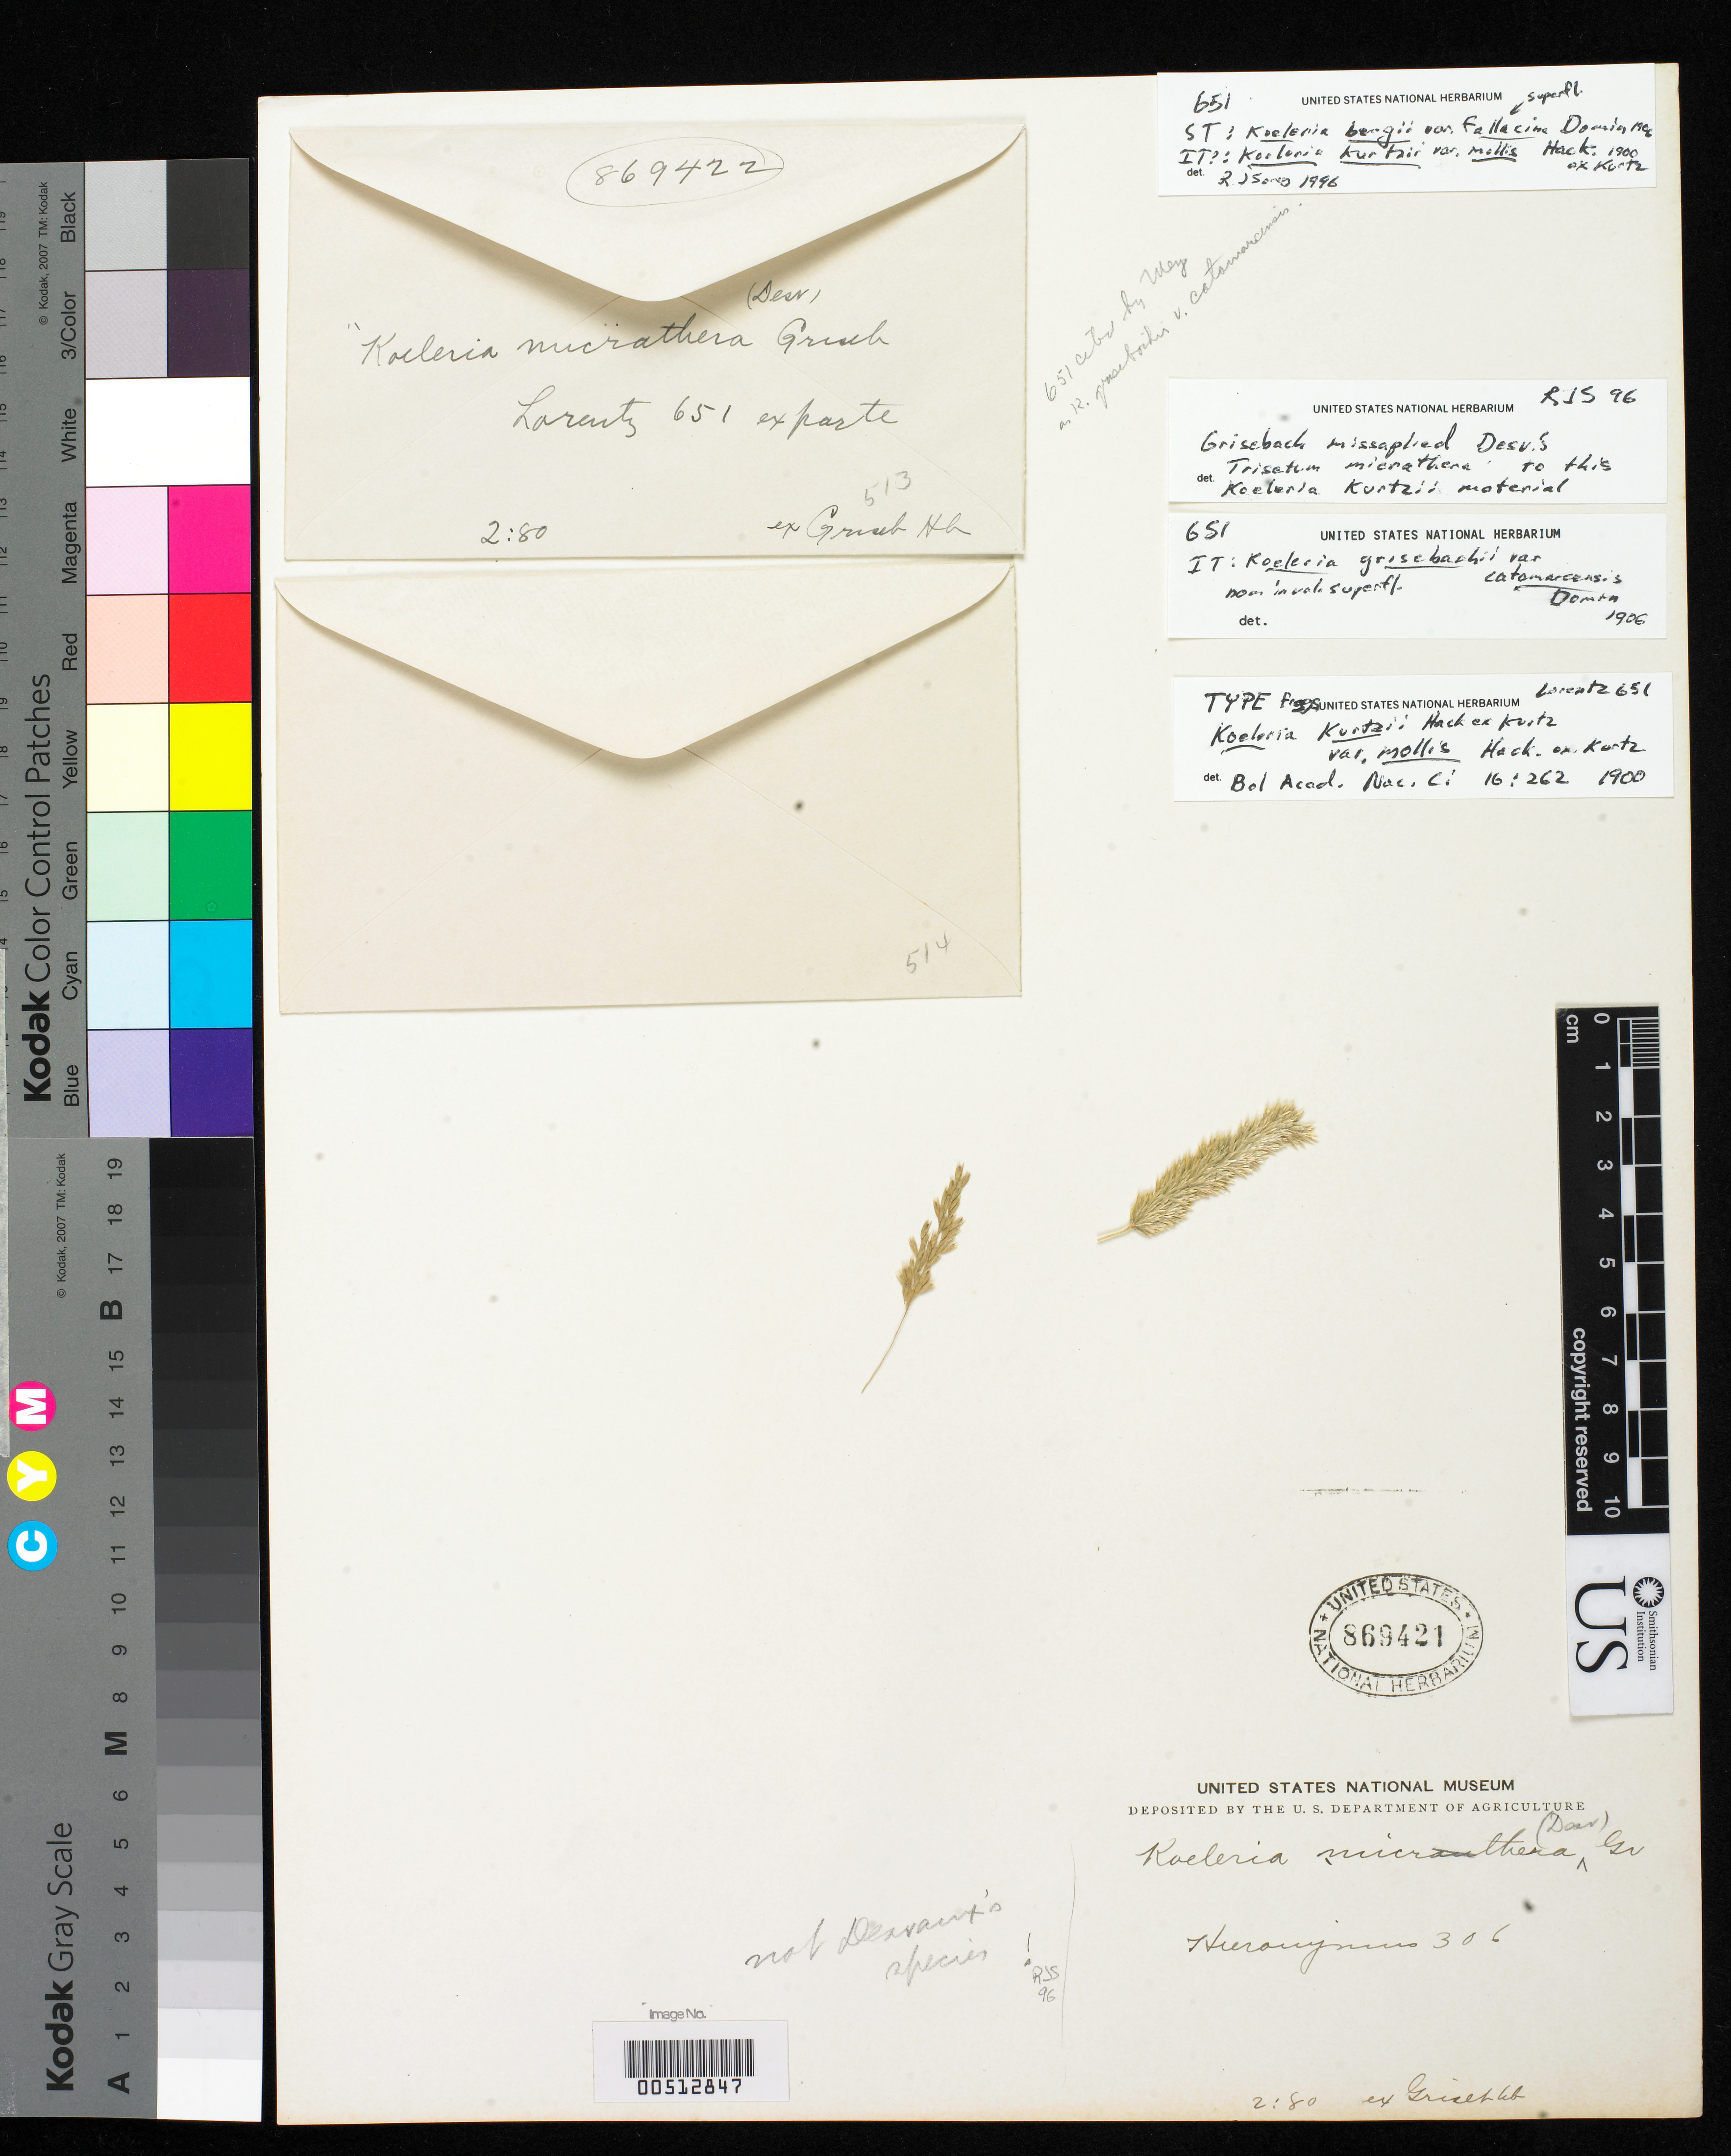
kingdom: Plantae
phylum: Tracheophyta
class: Liliopsida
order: Poales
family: Poaceae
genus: Koeleria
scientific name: Koeleria kurtzii var. mollis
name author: Hack. ex Kurtz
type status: Syntype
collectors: P. G. Lorentz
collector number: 651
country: Argentina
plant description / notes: Type fragment.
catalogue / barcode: US 869421